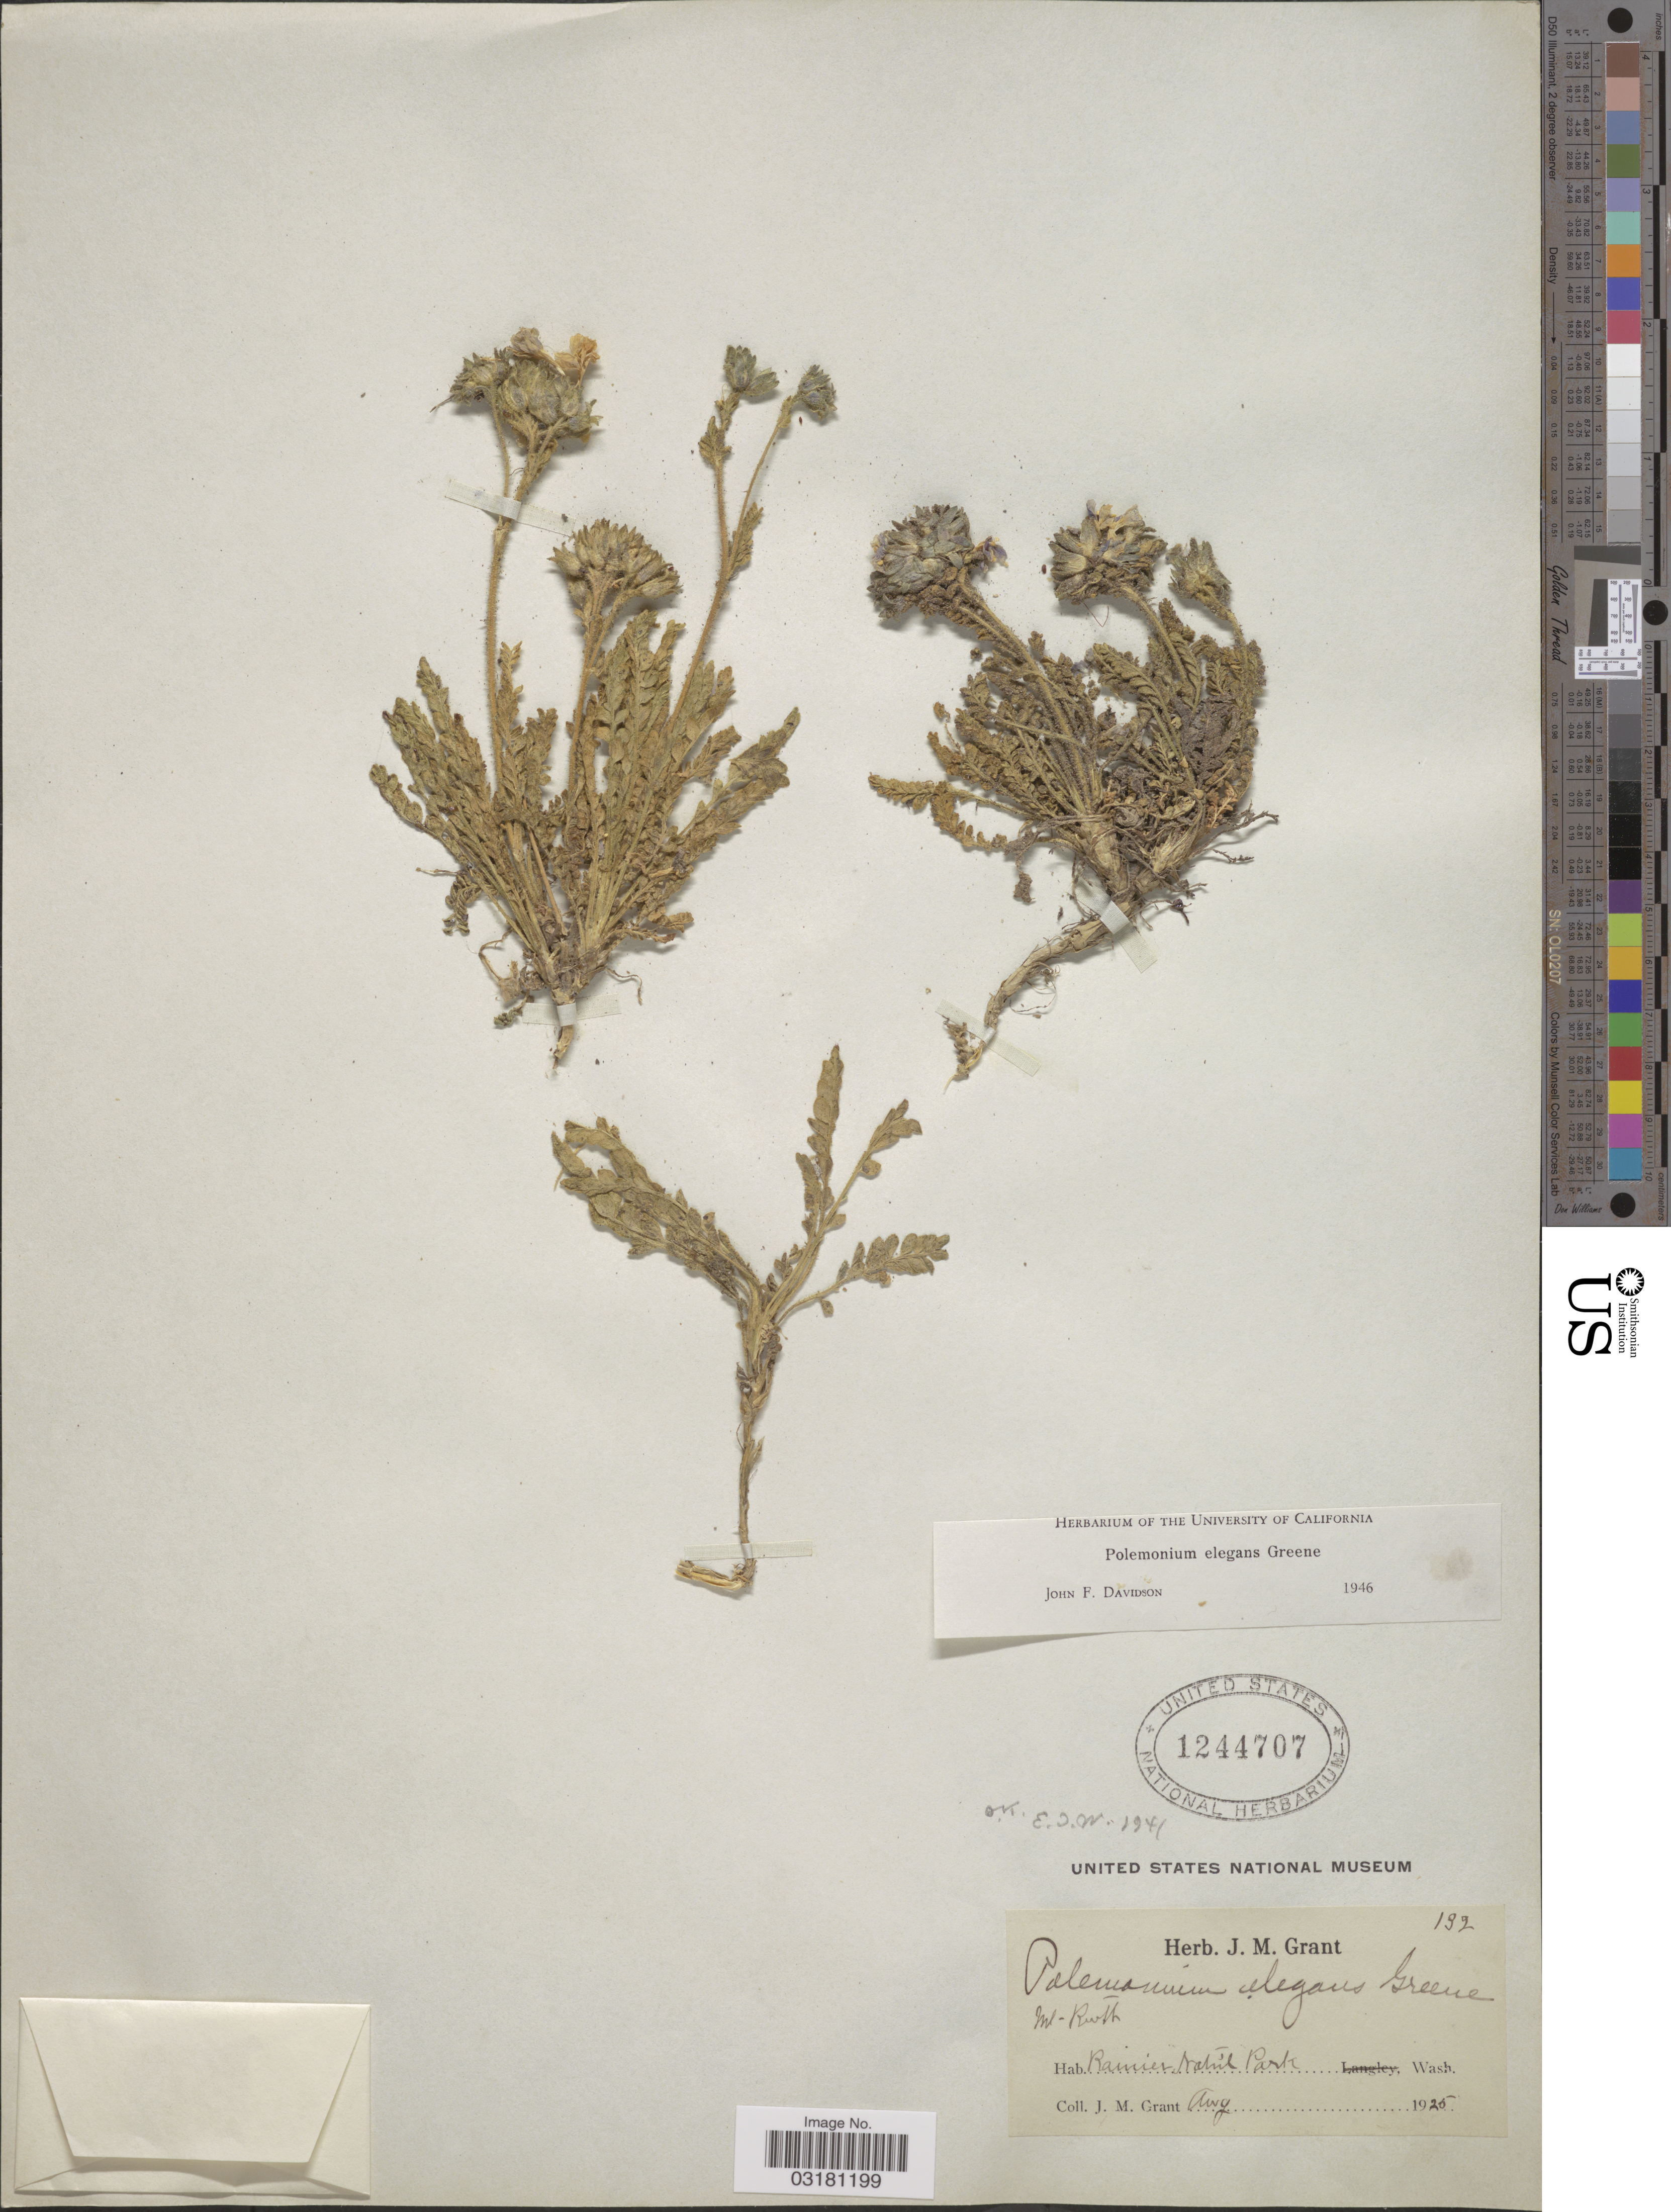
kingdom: Plantae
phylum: Tracheophyta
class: Magnoliopsida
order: Ericales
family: Polemoniaceae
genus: Polemonium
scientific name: Polemonium elegans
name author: S.W. Greene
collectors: J. M. Grant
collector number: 132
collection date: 1925-08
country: United States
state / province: Washington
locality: Rainier Natn'l Park.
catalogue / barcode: US 1244707